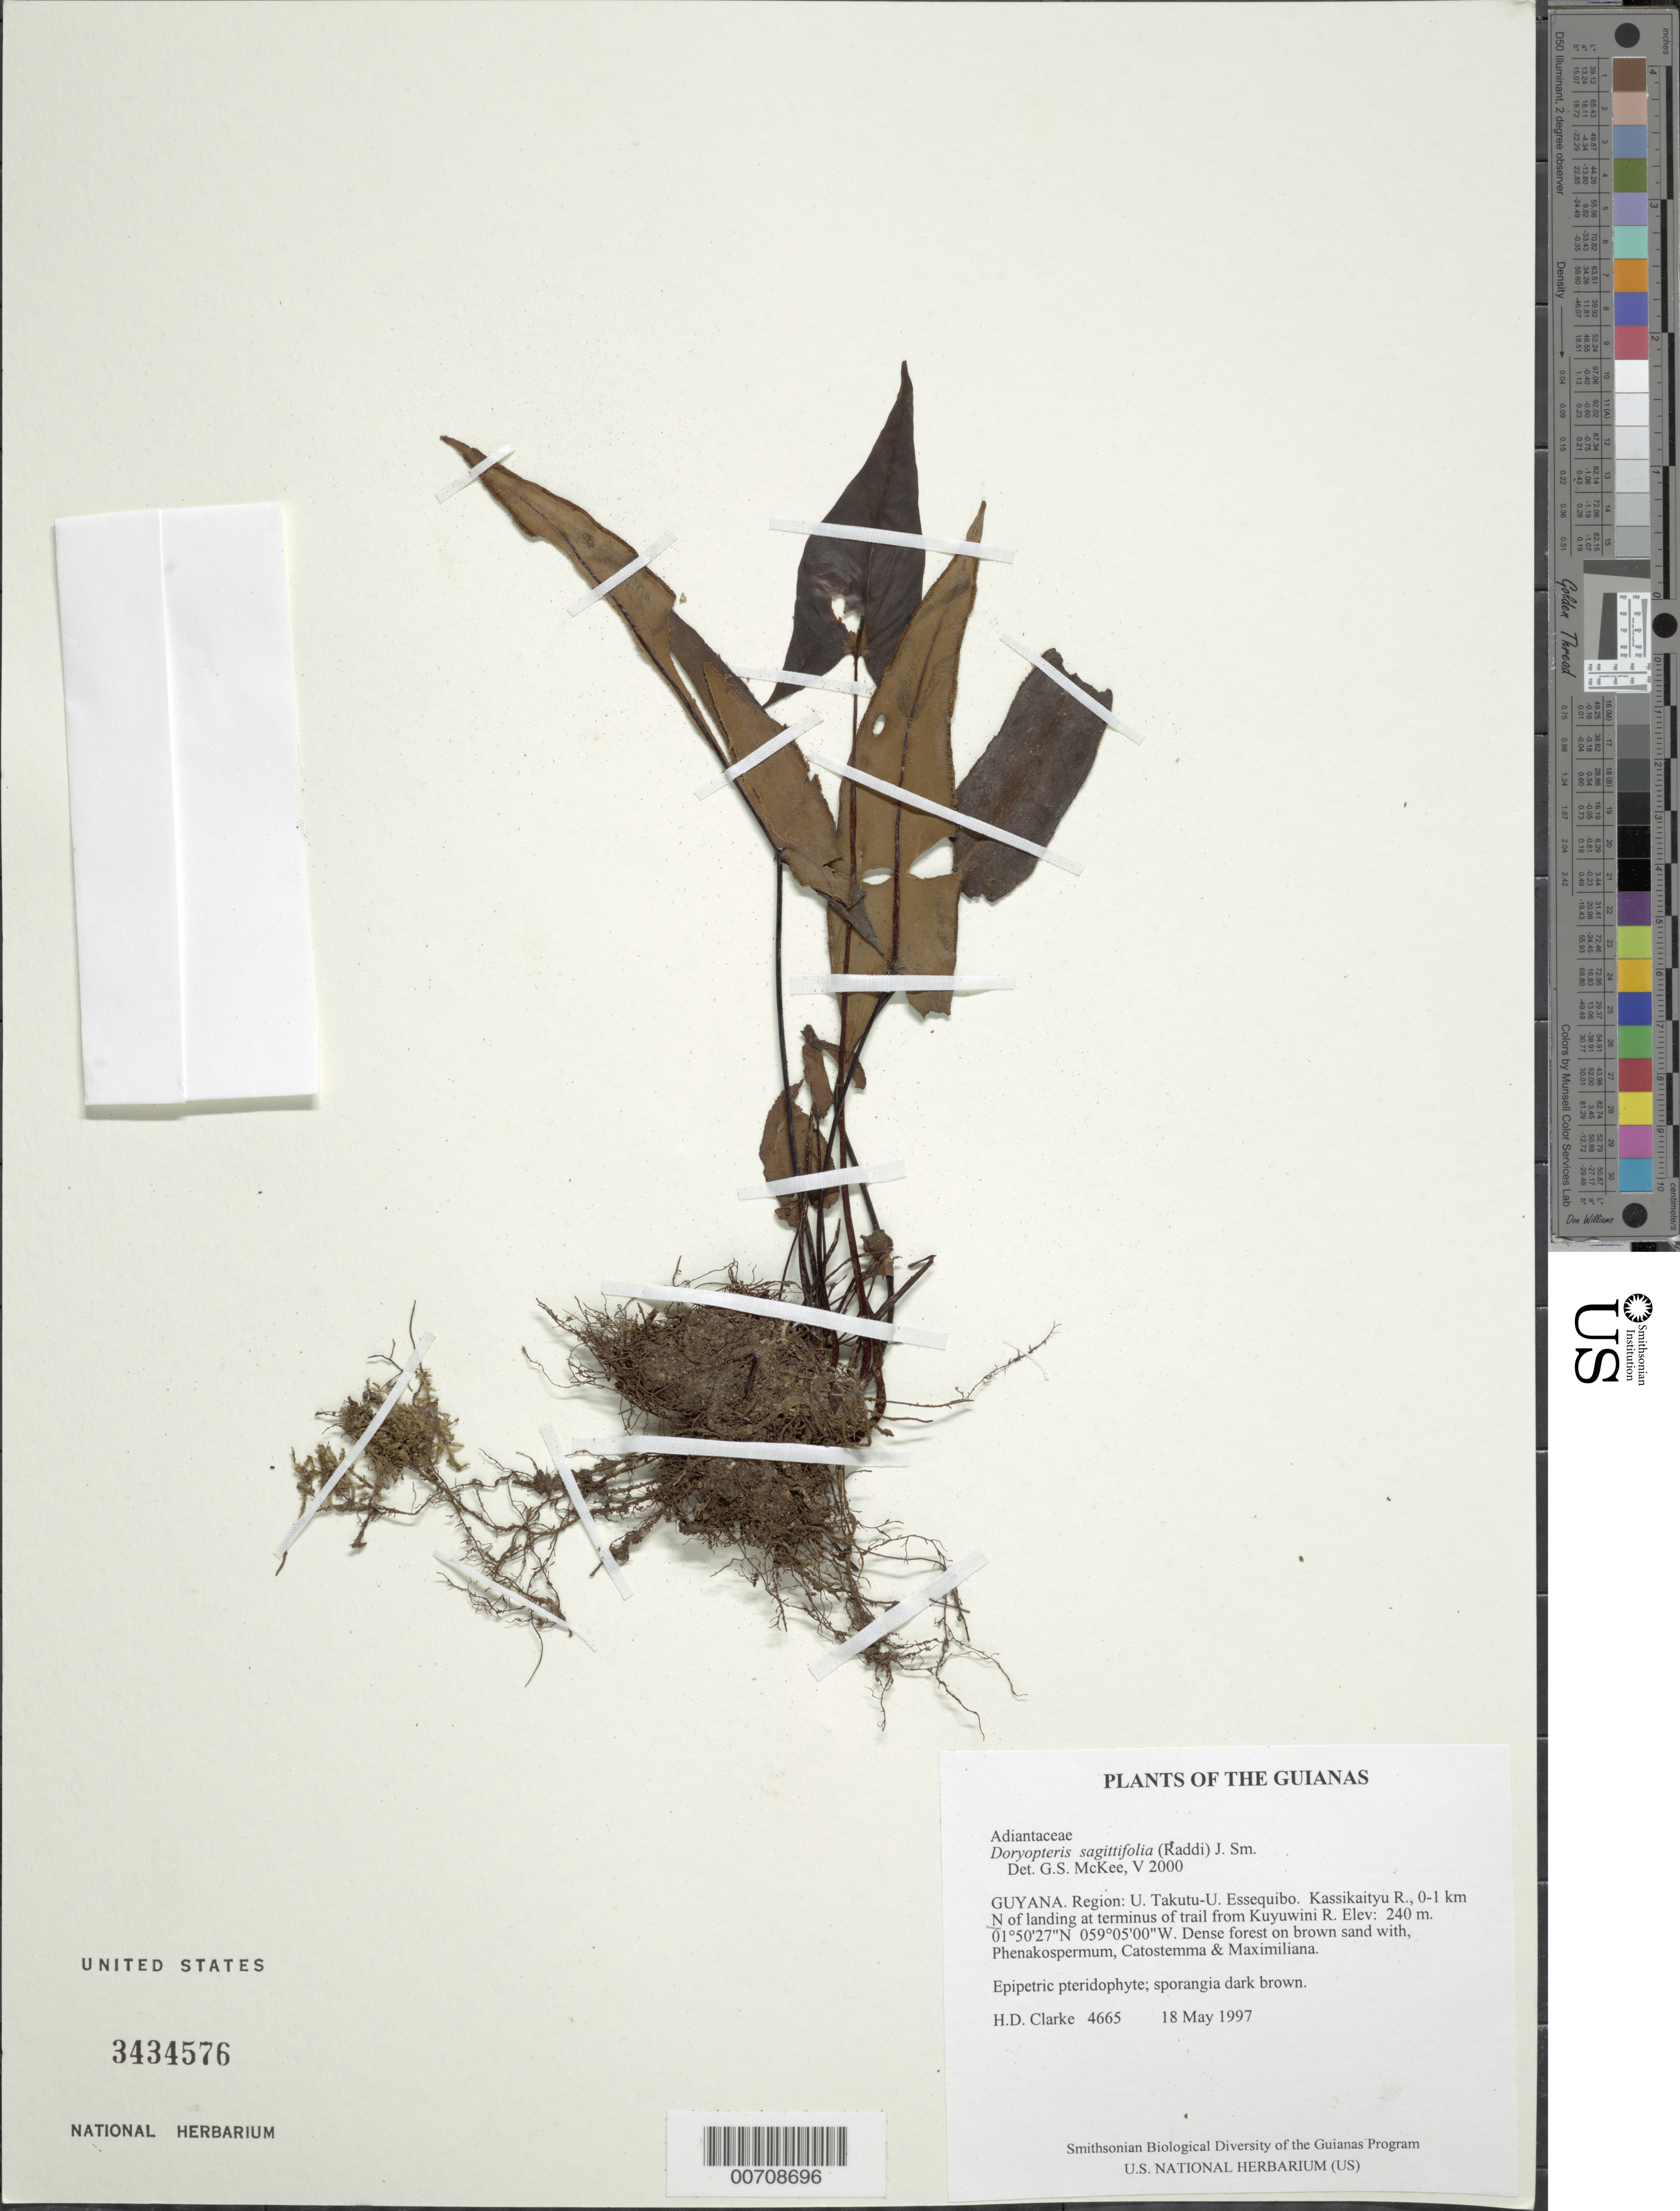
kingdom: Plantae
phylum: Tracheophyta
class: Polypodiopsida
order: Polypodiales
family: Pteridaceae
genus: Doryopteris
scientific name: Doryopteris sagittifolia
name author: J. Sm.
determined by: McKee, G. S., (US), NMNH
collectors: H. D. Clarke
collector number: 4665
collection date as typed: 18 May 1997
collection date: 1997-05-18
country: Guyana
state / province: U. Takutu-U. Essequibo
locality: Kassikaityu R., 0-1 km N of landing at terminus of trail from Kuyuwini R.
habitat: Dense forest on brown sand with, Phenakospermum, Catostemma & Maximiliana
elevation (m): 240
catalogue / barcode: US 3434576